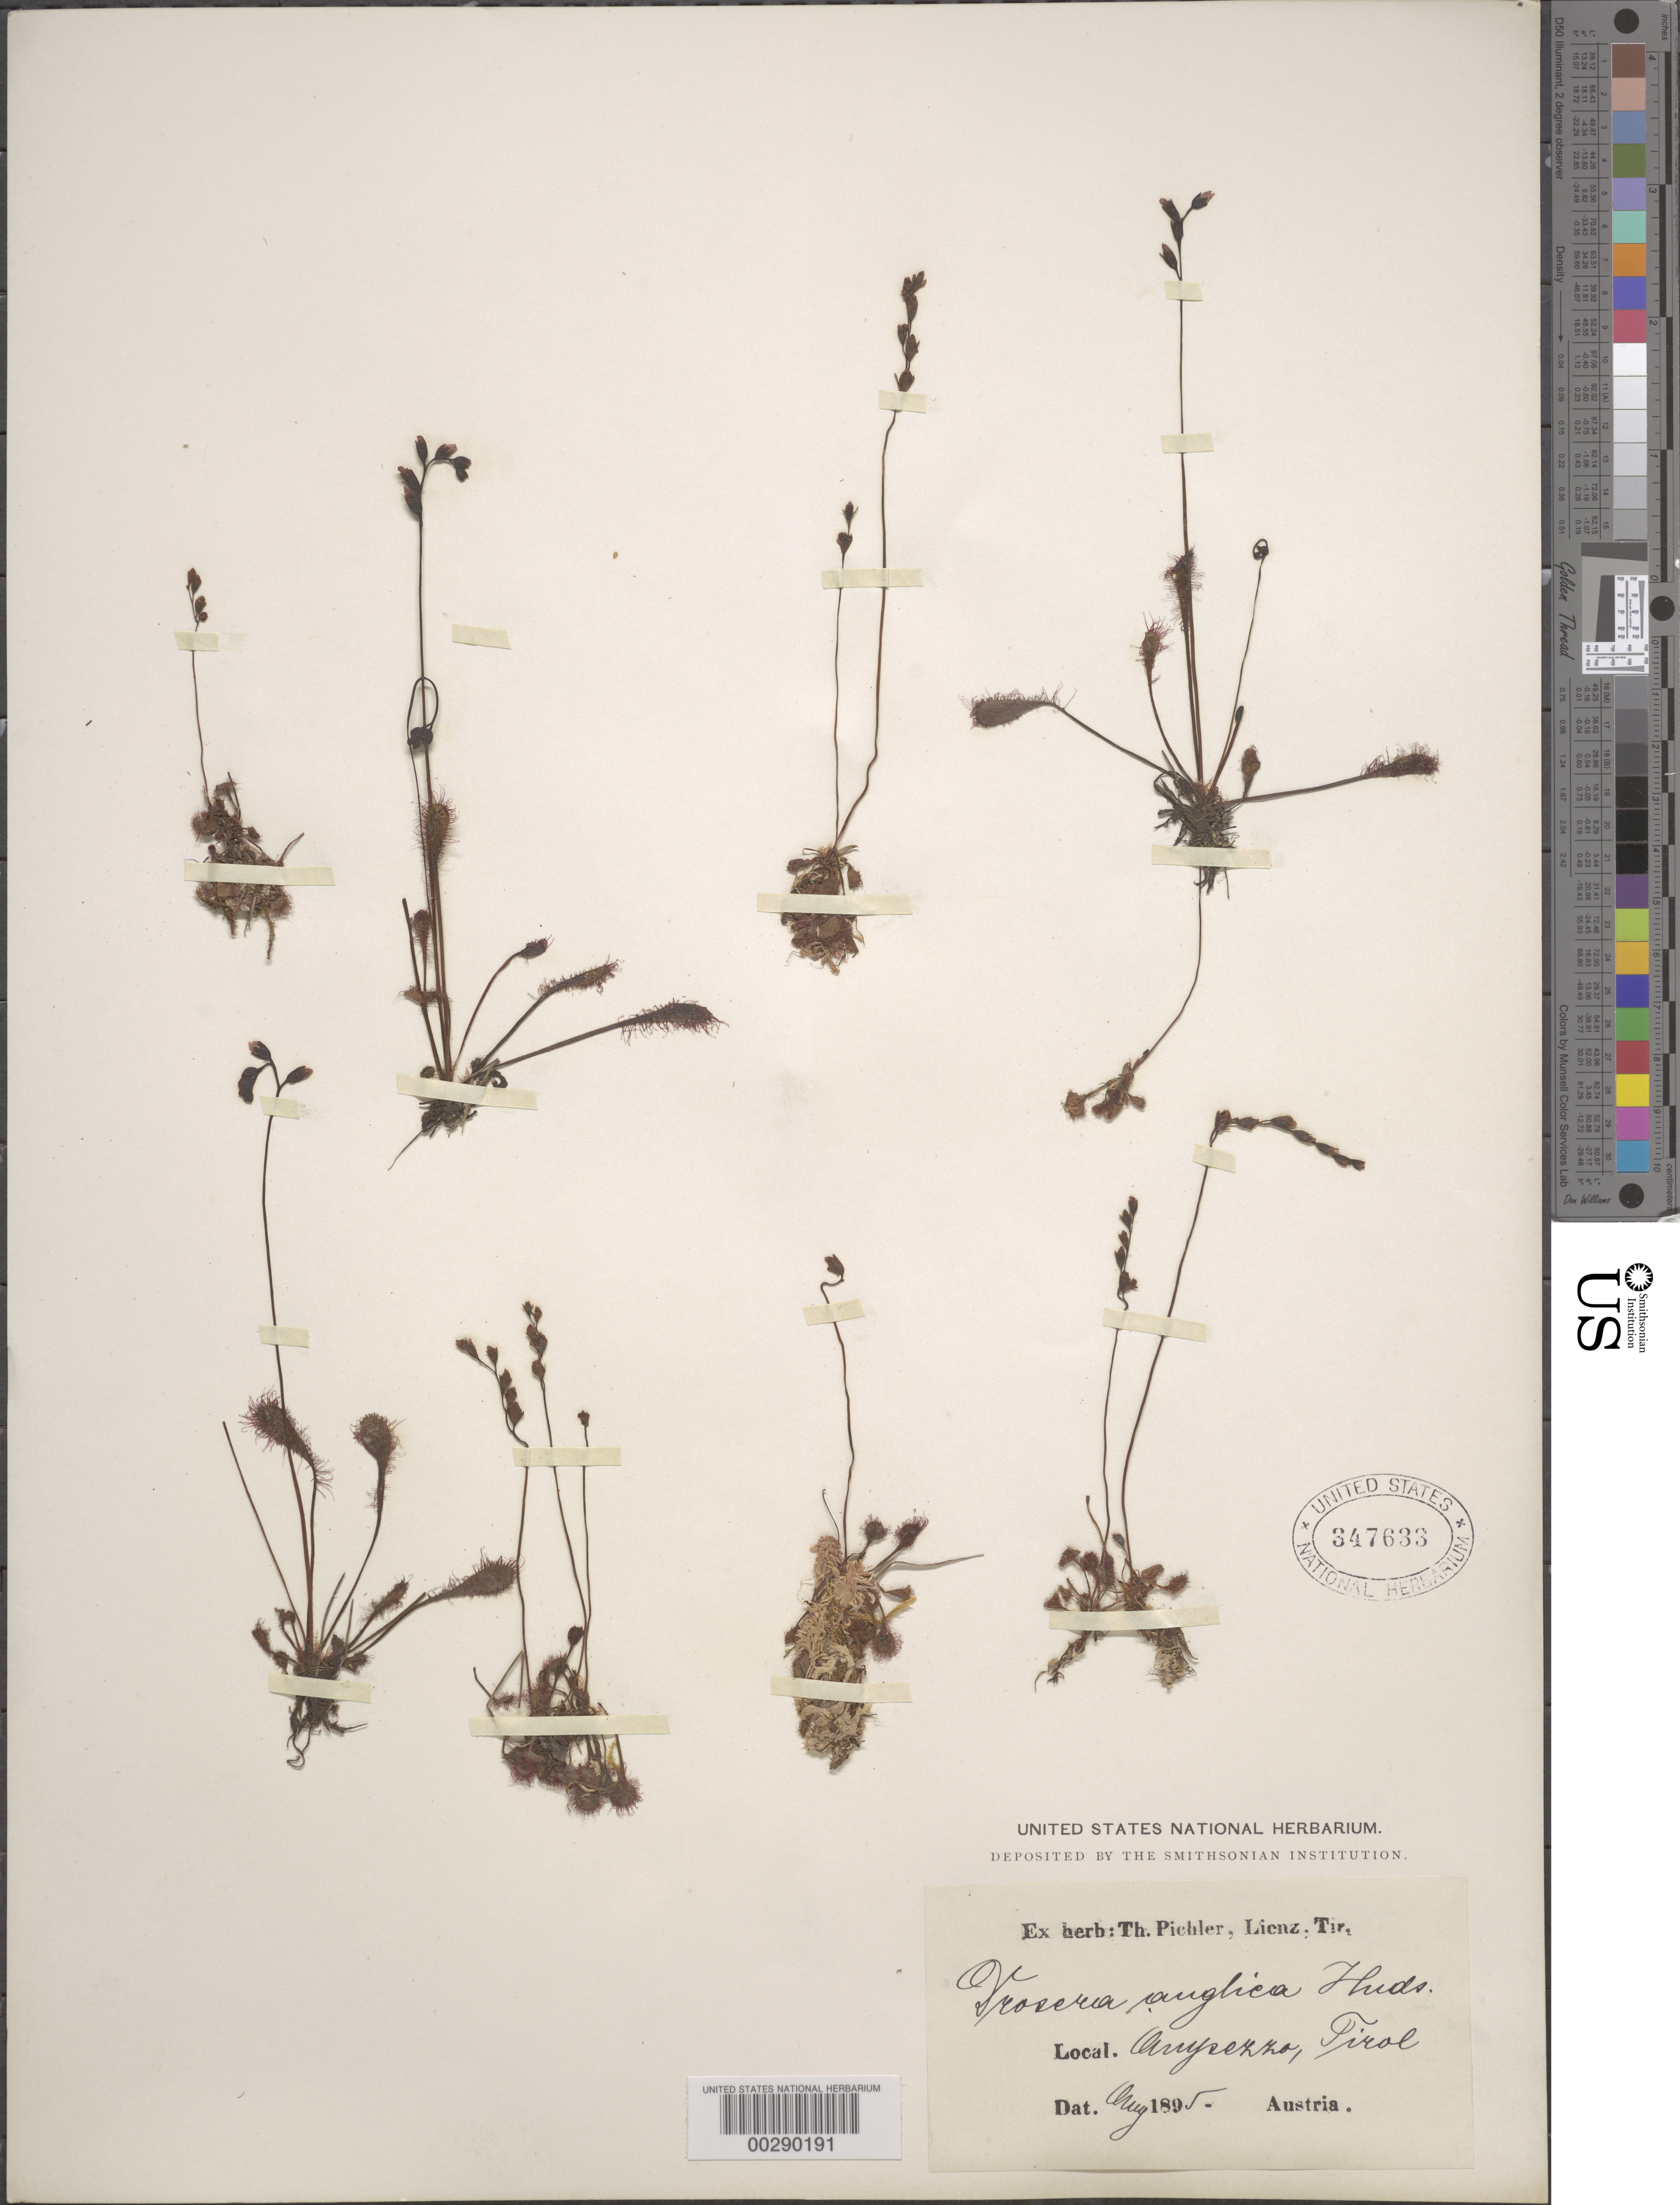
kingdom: Plantae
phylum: Tracheophyta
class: Magnoliopsida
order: Caryophyllales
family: Droseraceae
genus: Drosera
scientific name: Drosera anglica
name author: Huds.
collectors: ex herb. T. Pichler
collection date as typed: Aug 1895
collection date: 1895-08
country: Austria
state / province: Tirol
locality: Anyserro. [country: Itay?]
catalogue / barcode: US 347633